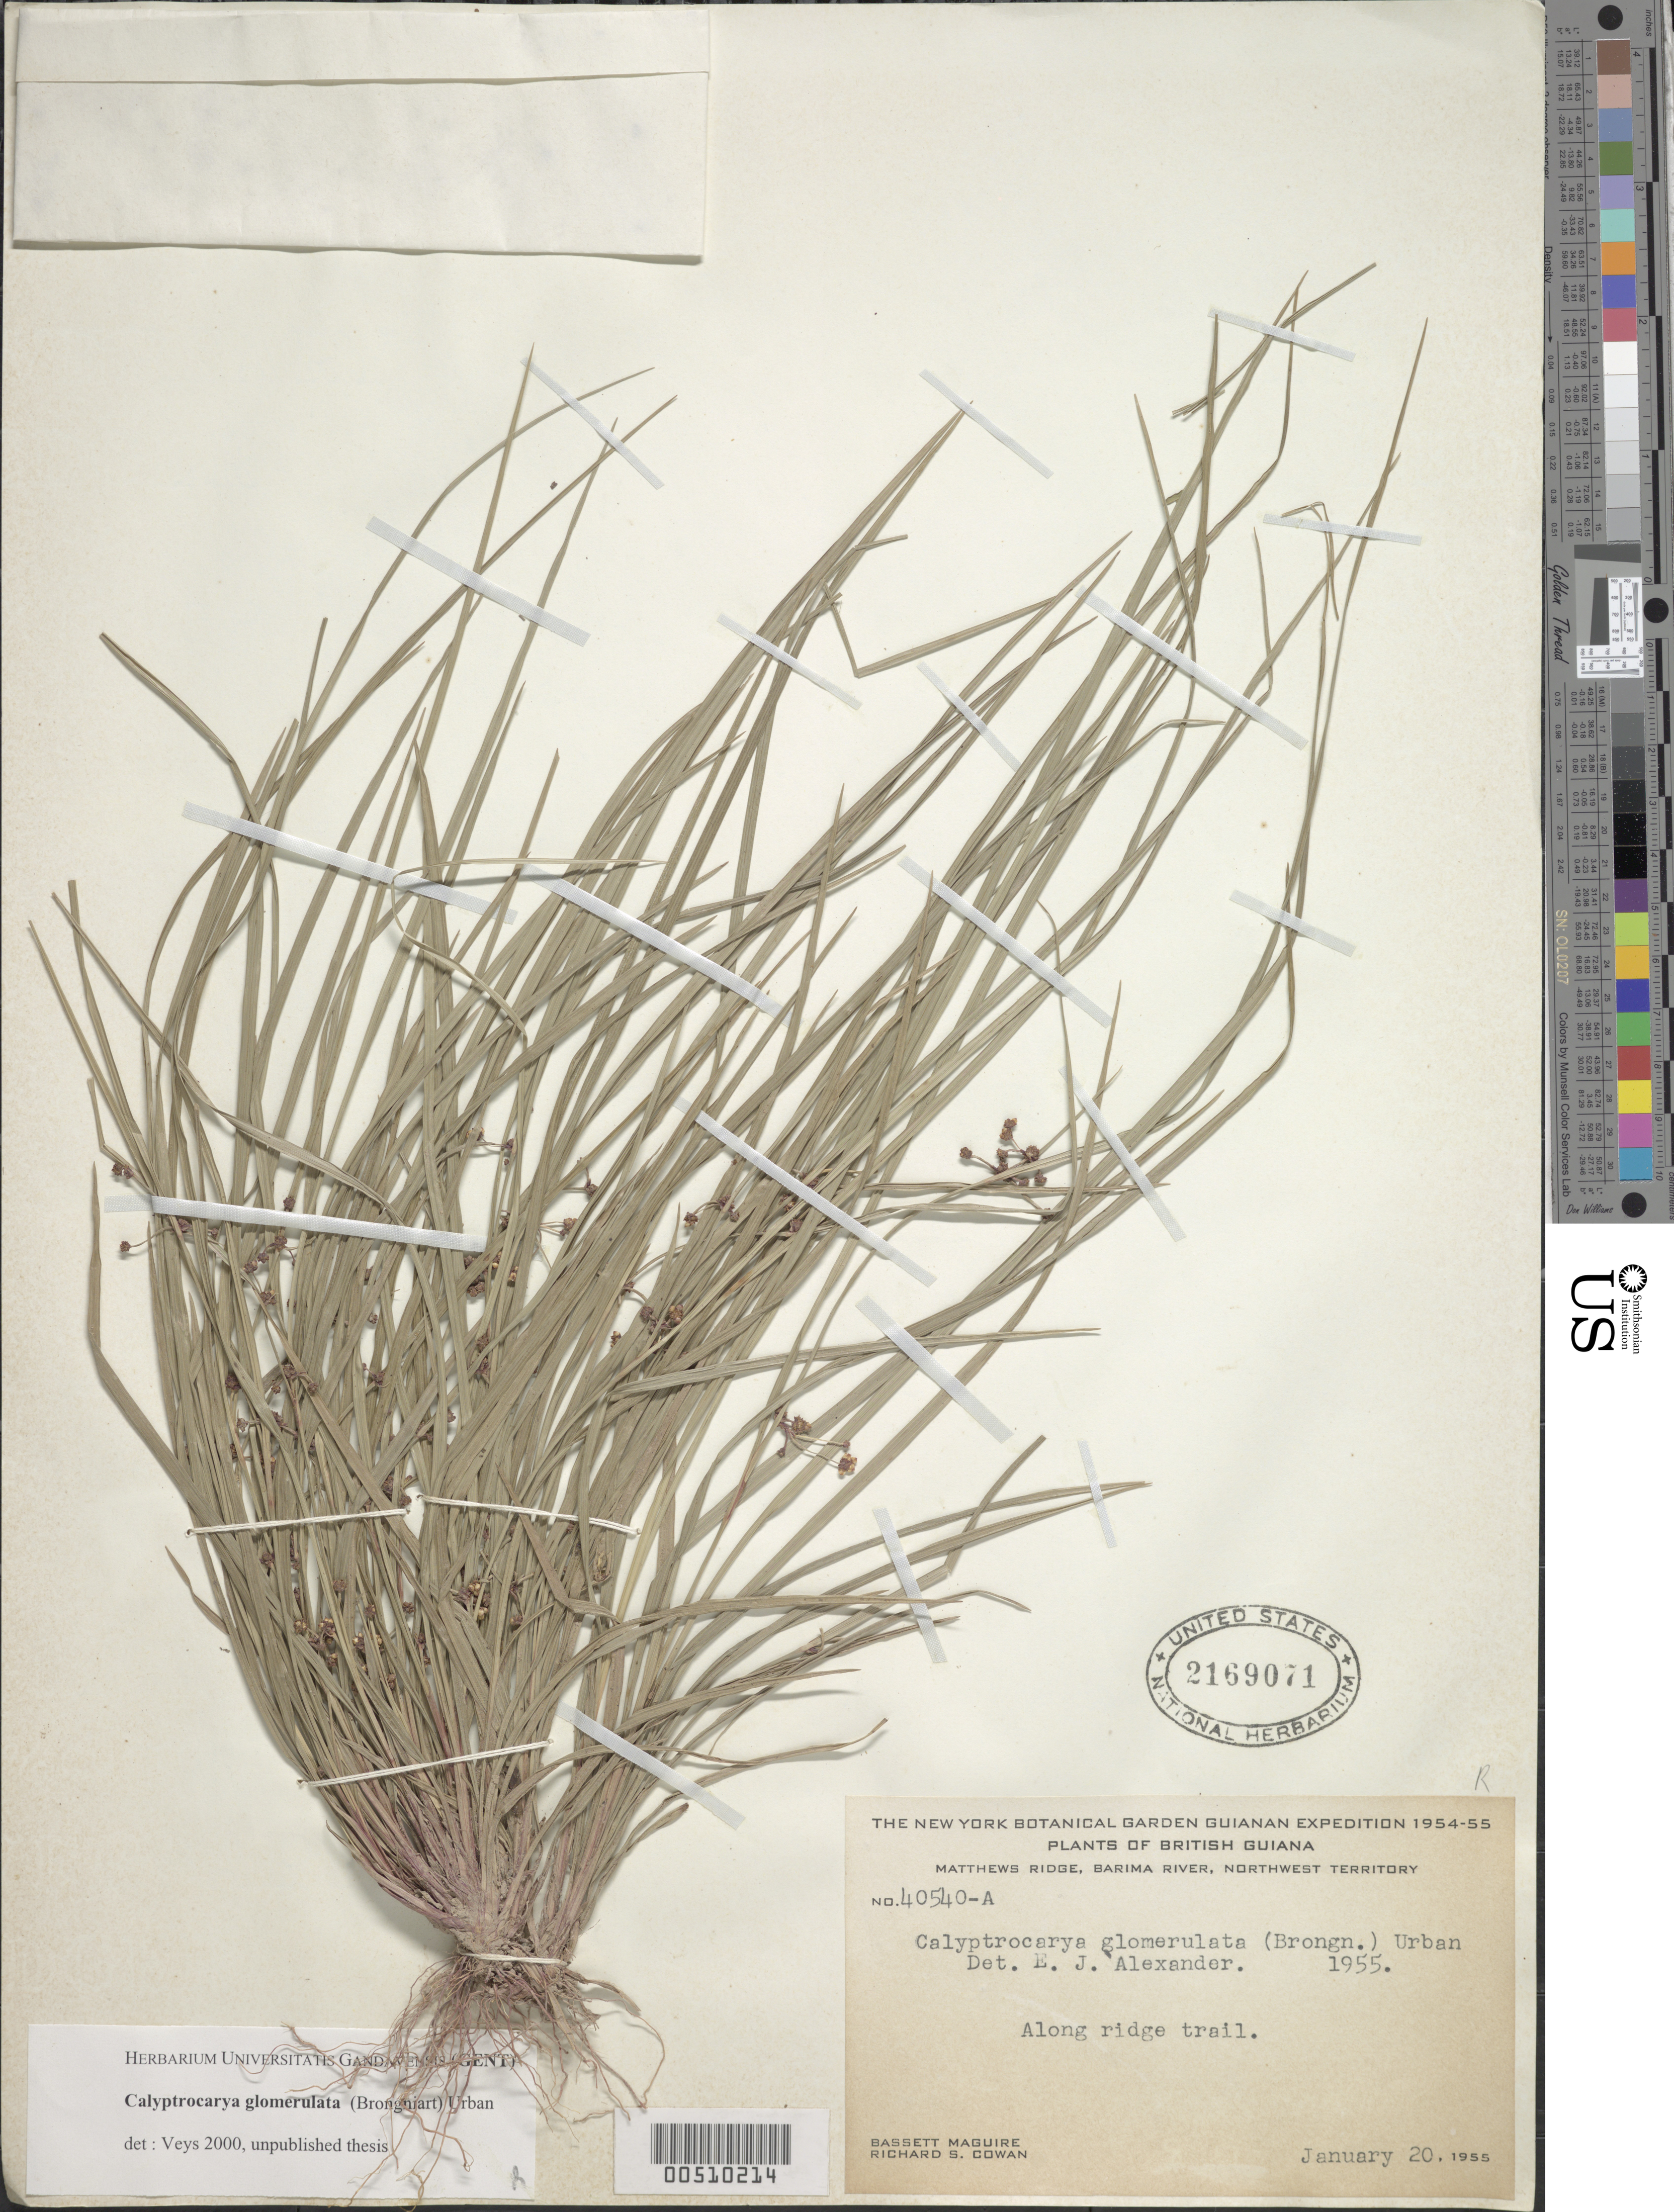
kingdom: Plantae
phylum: Tracheophyta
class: Liliopsida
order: Poales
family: Cyperaceae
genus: Calyptrocarya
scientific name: Calyptrocarya glomerulata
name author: (Brongn.) Urb.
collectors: B. Maguire & R. S. Cowan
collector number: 40540A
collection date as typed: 20 Jan 1955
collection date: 1955-01-20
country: Guyana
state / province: Barima-Waini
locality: Matthews Ridge, Barima River. [In former Northwest Region.]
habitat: Along ridge trail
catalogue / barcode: US 2169071